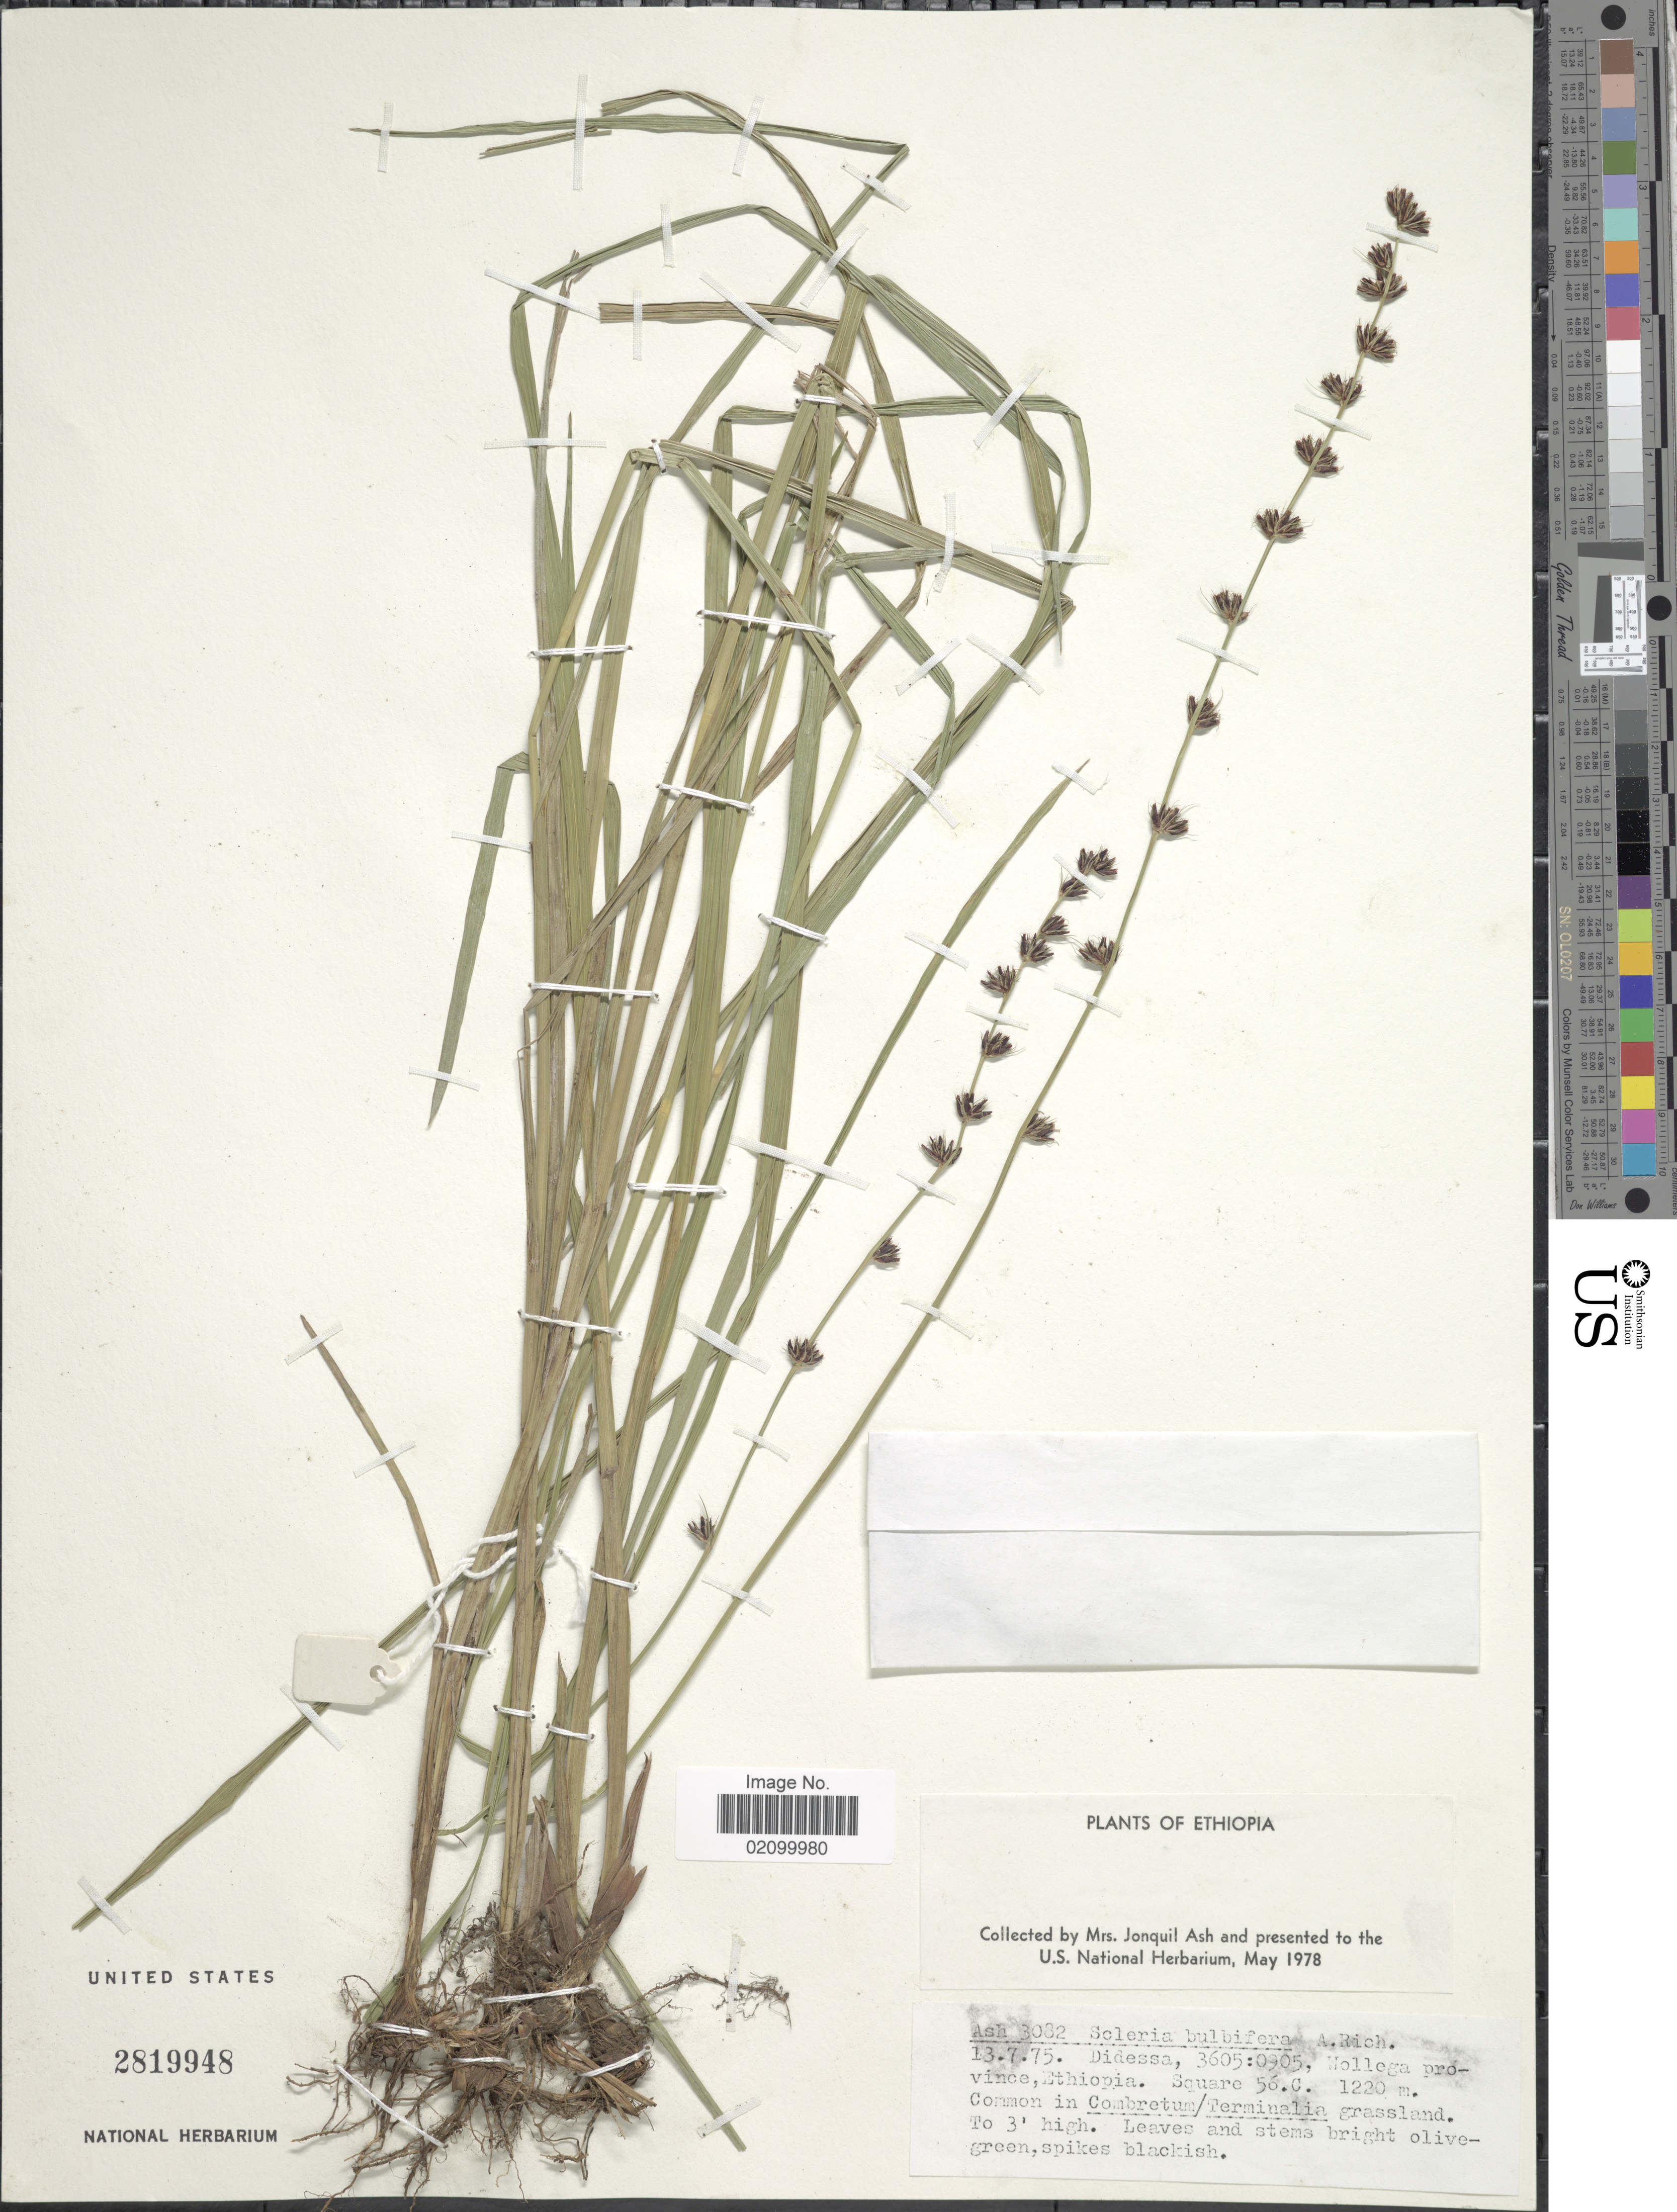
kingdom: Plantae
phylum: Tracheophyta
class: Liliopsida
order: Poales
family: Cyperaceae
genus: Scleria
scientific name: Scleria bulbifera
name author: Hochst. ex A. Rich.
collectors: J. Ash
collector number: Ash 3082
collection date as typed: Transcribed d/m/y: 13/7/75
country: Ethiopia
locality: Didessa, Wellega province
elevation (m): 1220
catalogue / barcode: US 2819948